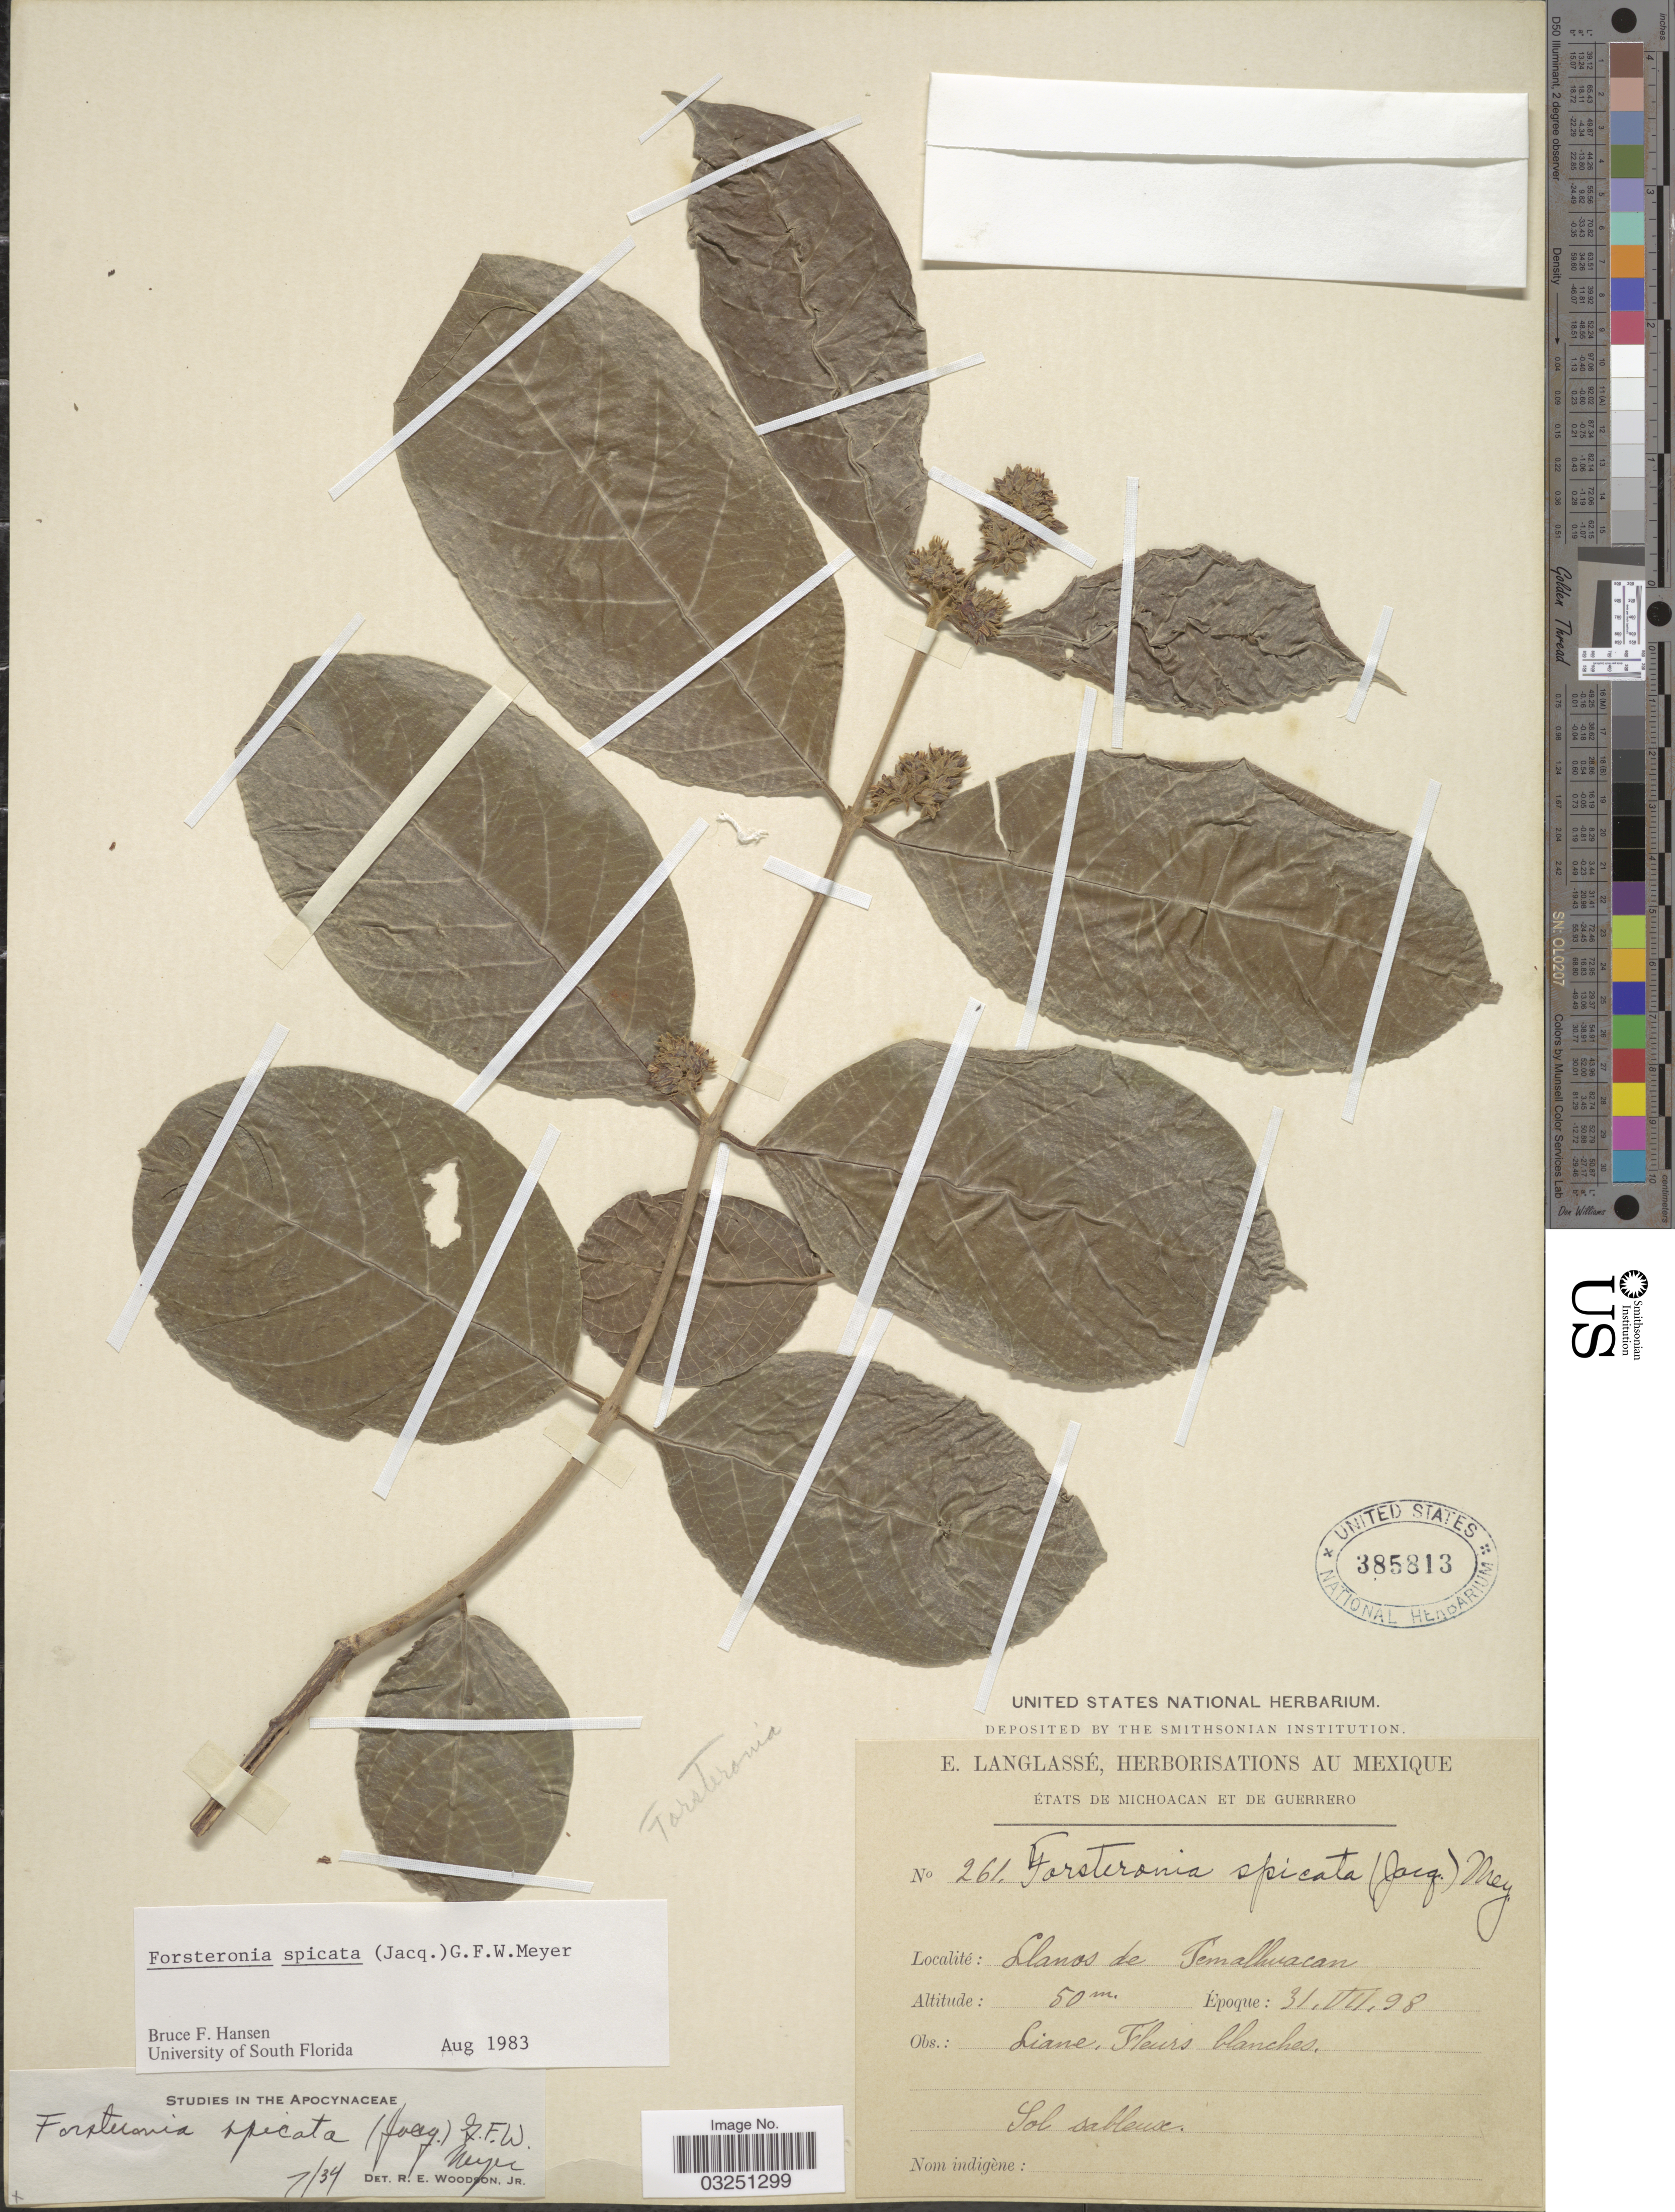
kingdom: Plantae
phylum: Tracheophyta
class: Magnoliopsida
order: Gentianales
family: Apocynaceae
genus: Forsteronia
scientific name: Forsteronia spicata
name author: (Jacq.) G. Mey.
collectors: E. Langlassé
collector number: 261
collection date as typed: Transcribed d/m/y: 31/7/98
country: Mexico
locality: États de Michoacan et de Guerrero. Llanos de Temalhuacan.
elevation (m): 50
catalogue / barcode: US 385813